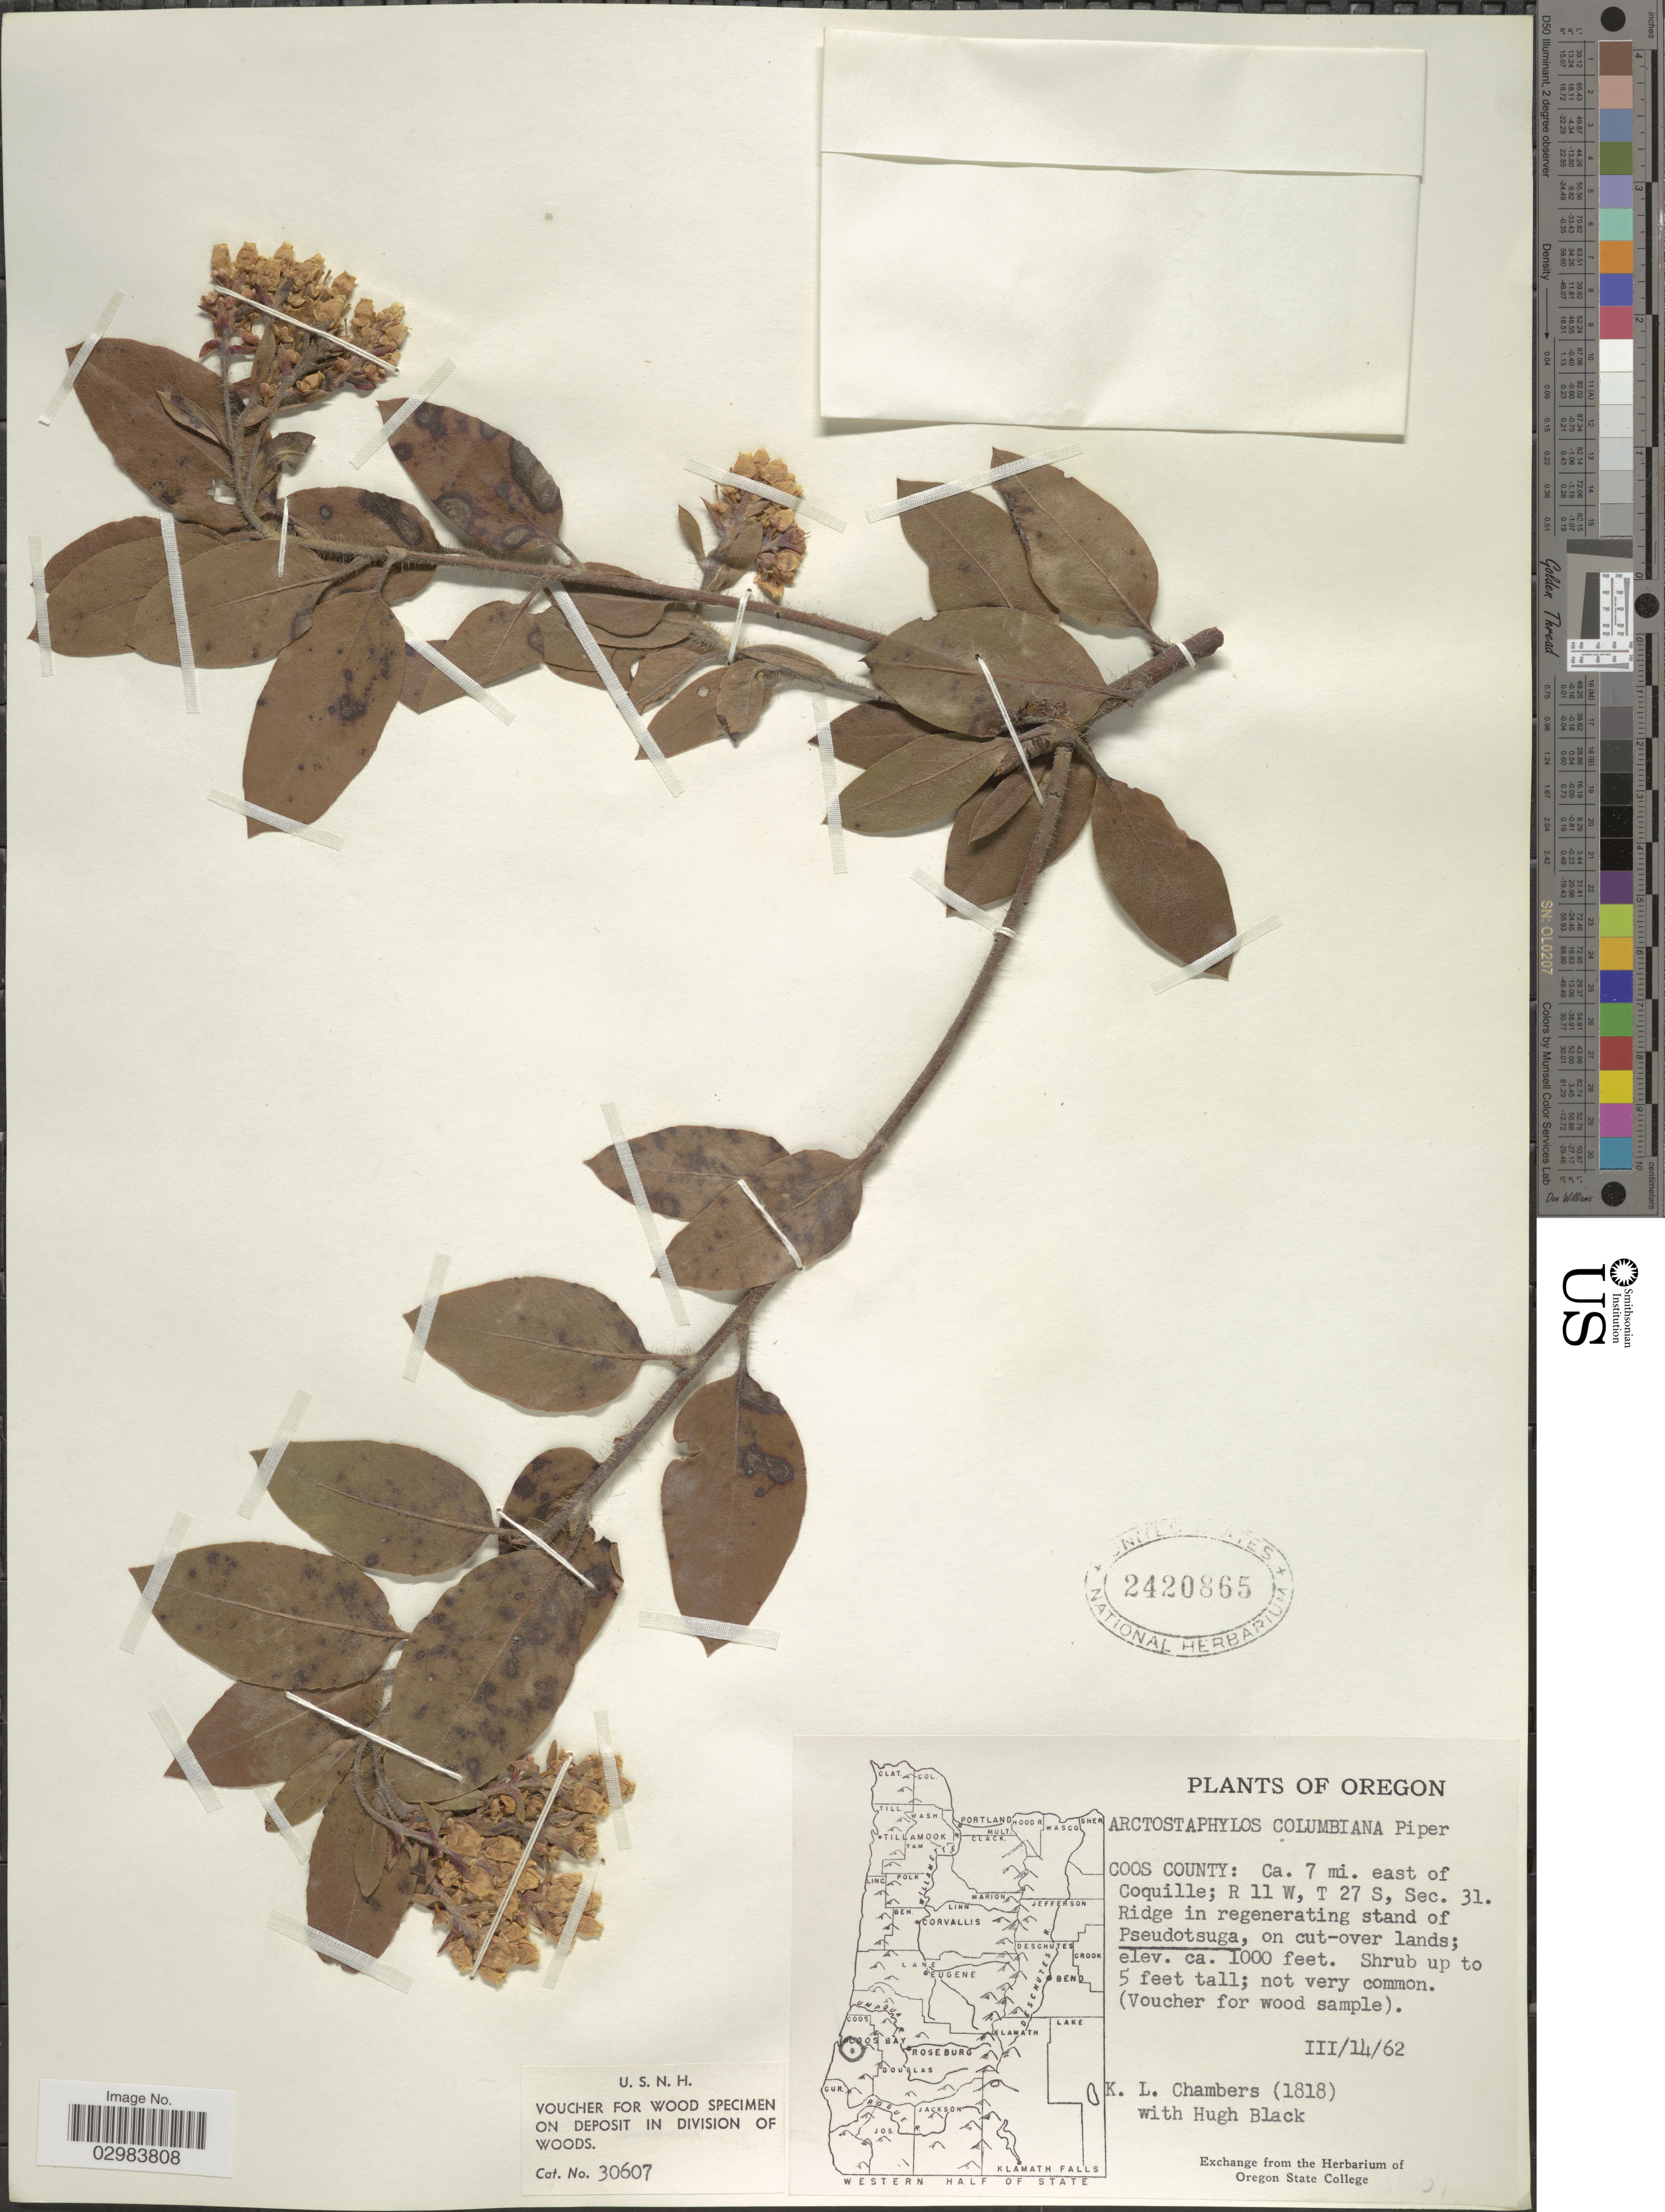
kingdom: Plantae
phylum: Tracheophyta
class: Magnoliopsida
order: Ericales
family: Ericaceae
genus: Arctostaphylos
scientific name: Arctostaphylos columbiana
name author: Piper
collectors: K. Chambers & H. Black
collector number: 1818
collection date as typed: Transcribed d/m/y: 14/3/62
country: United States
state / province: Oregon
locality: Coos County: Ca. 7 mi. east of Coquille; R 11 W, T 27 S, Sec. 31.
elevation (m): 305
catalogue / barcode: US 2420865